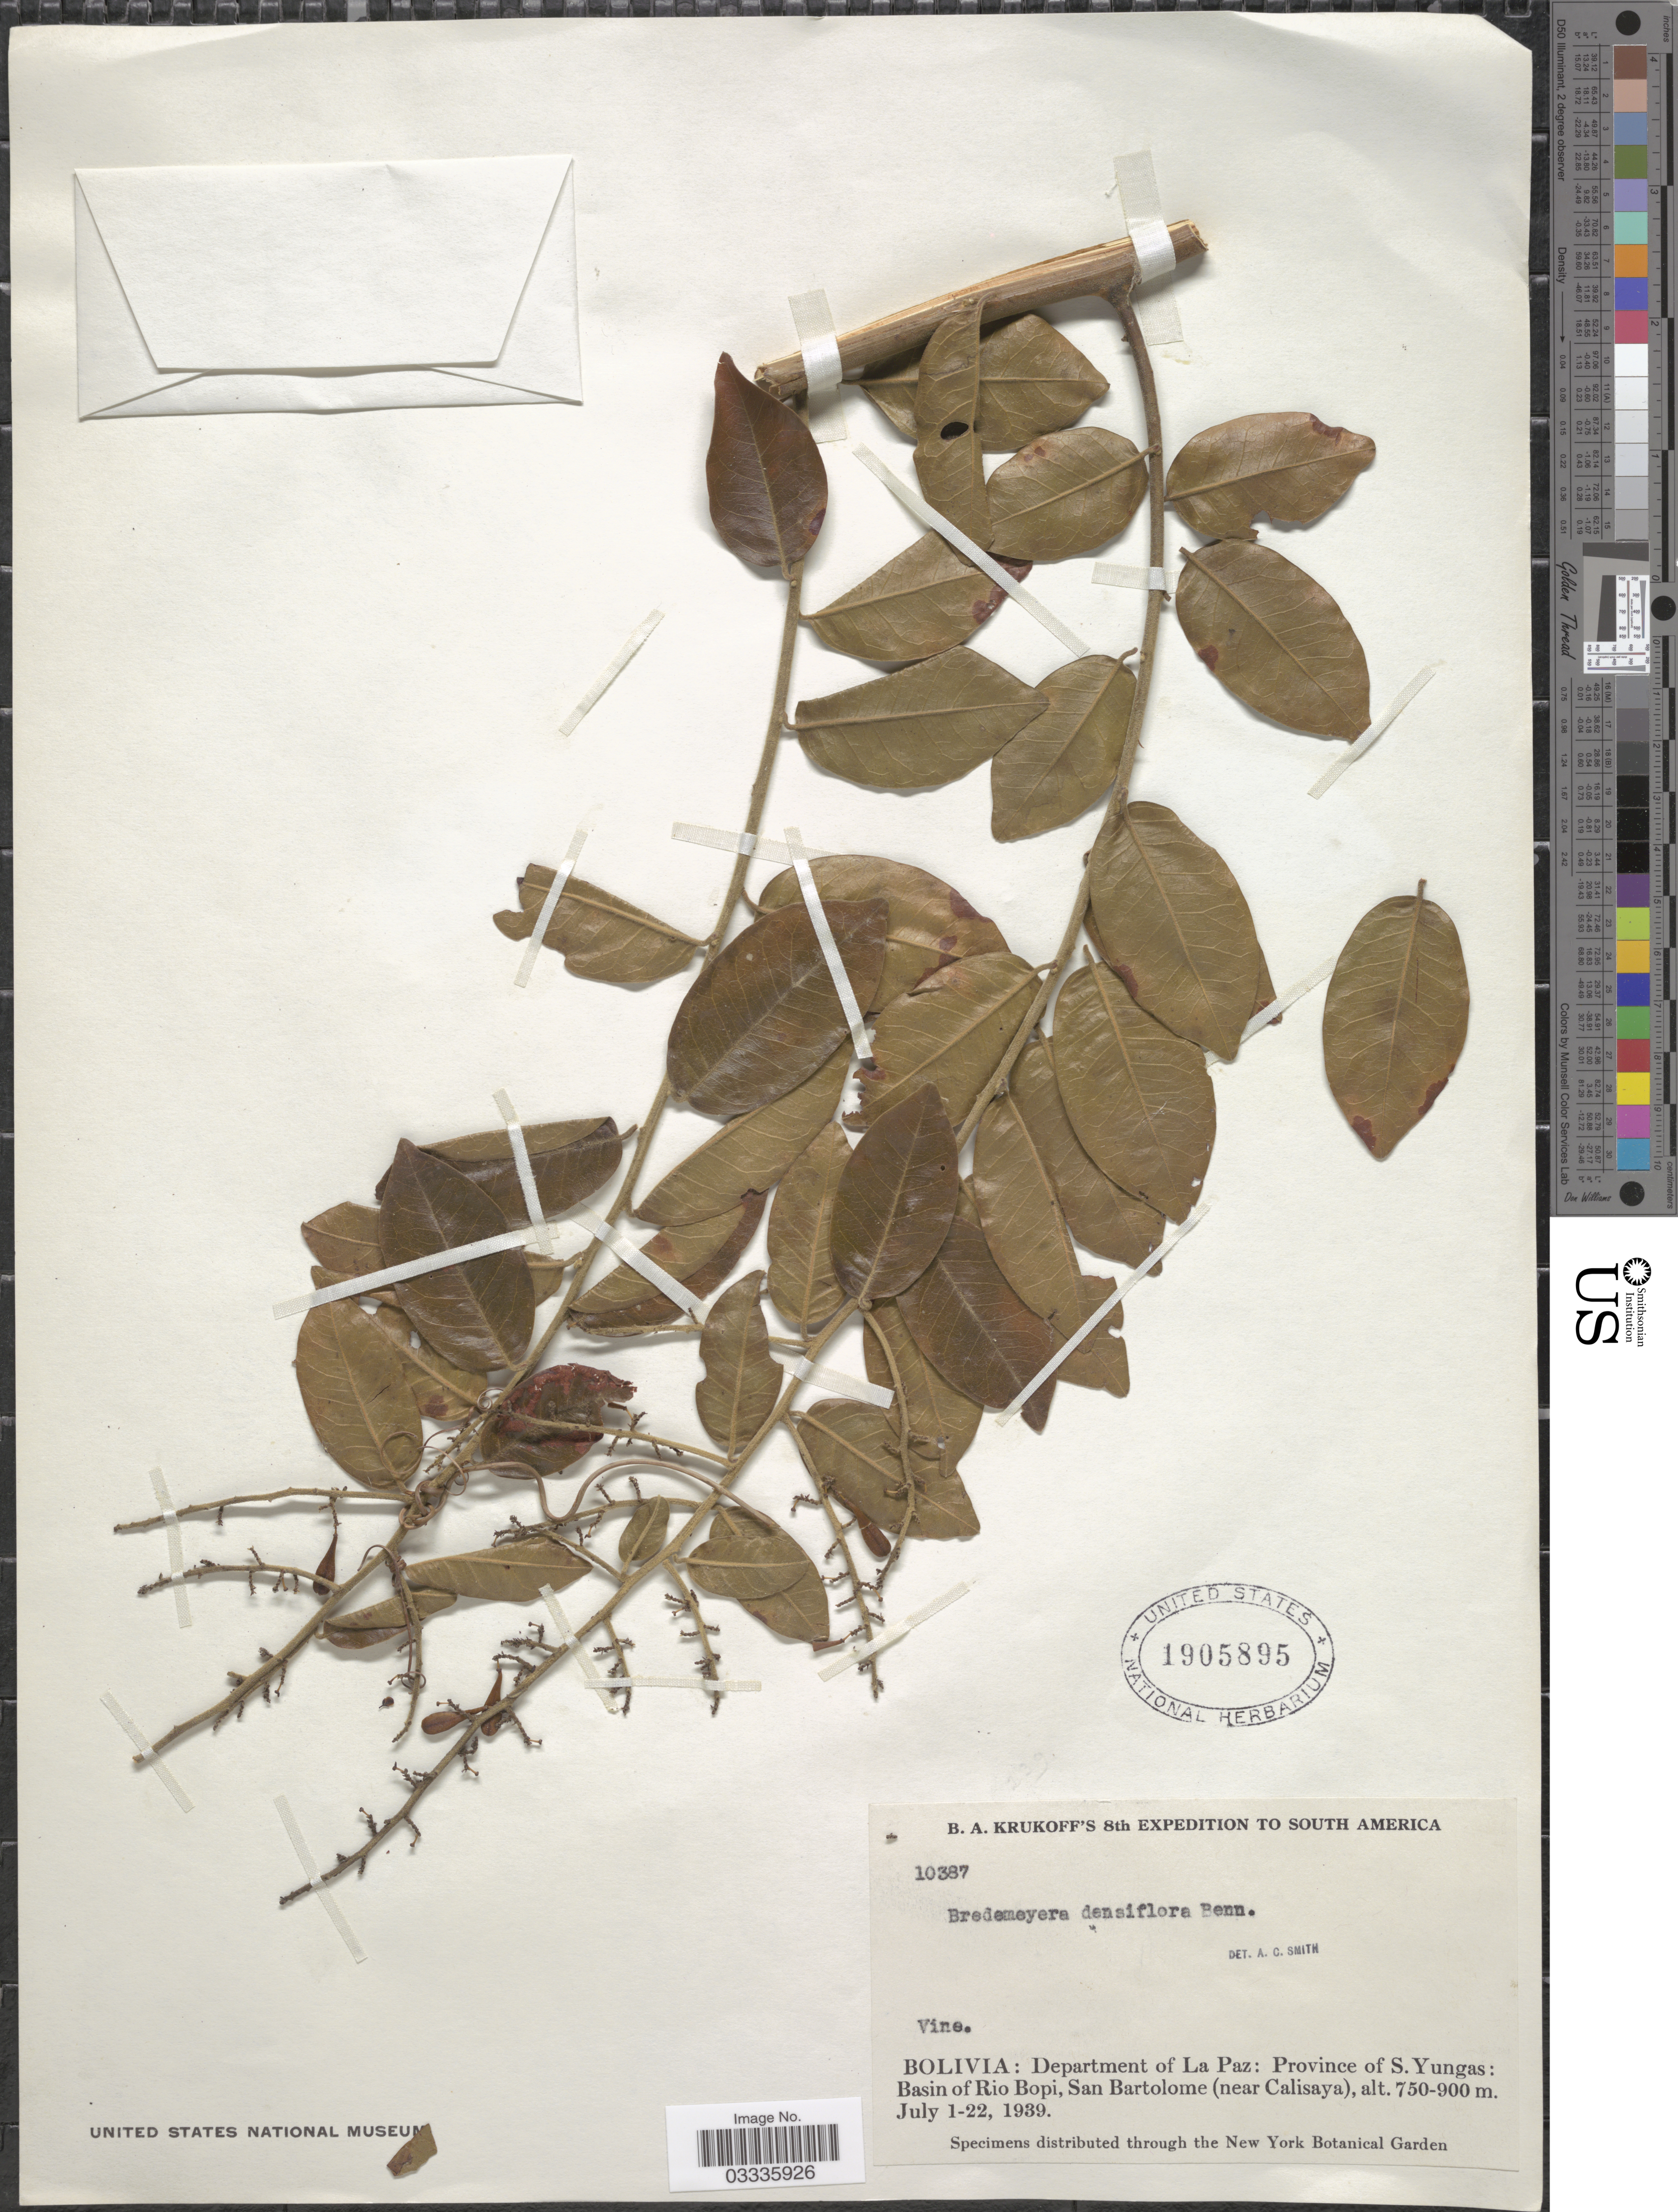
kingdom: Plantae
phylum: Tracheophyta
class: Magnoliopsida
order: Fabales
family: Polygalaceae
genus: Bredemeyera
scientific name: Bredemeyera densiflora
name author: A.W. Benn.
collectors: B. A. Krukoff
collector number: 10387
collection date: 1939-07-01/1939-07-22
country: Bolivia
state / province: La Paz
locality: Department of La Paz: Province of S. Yungas: Basin of Rio Bopi, San Bartolome (near Calisaya).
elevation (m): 750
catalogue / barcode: US 1905895